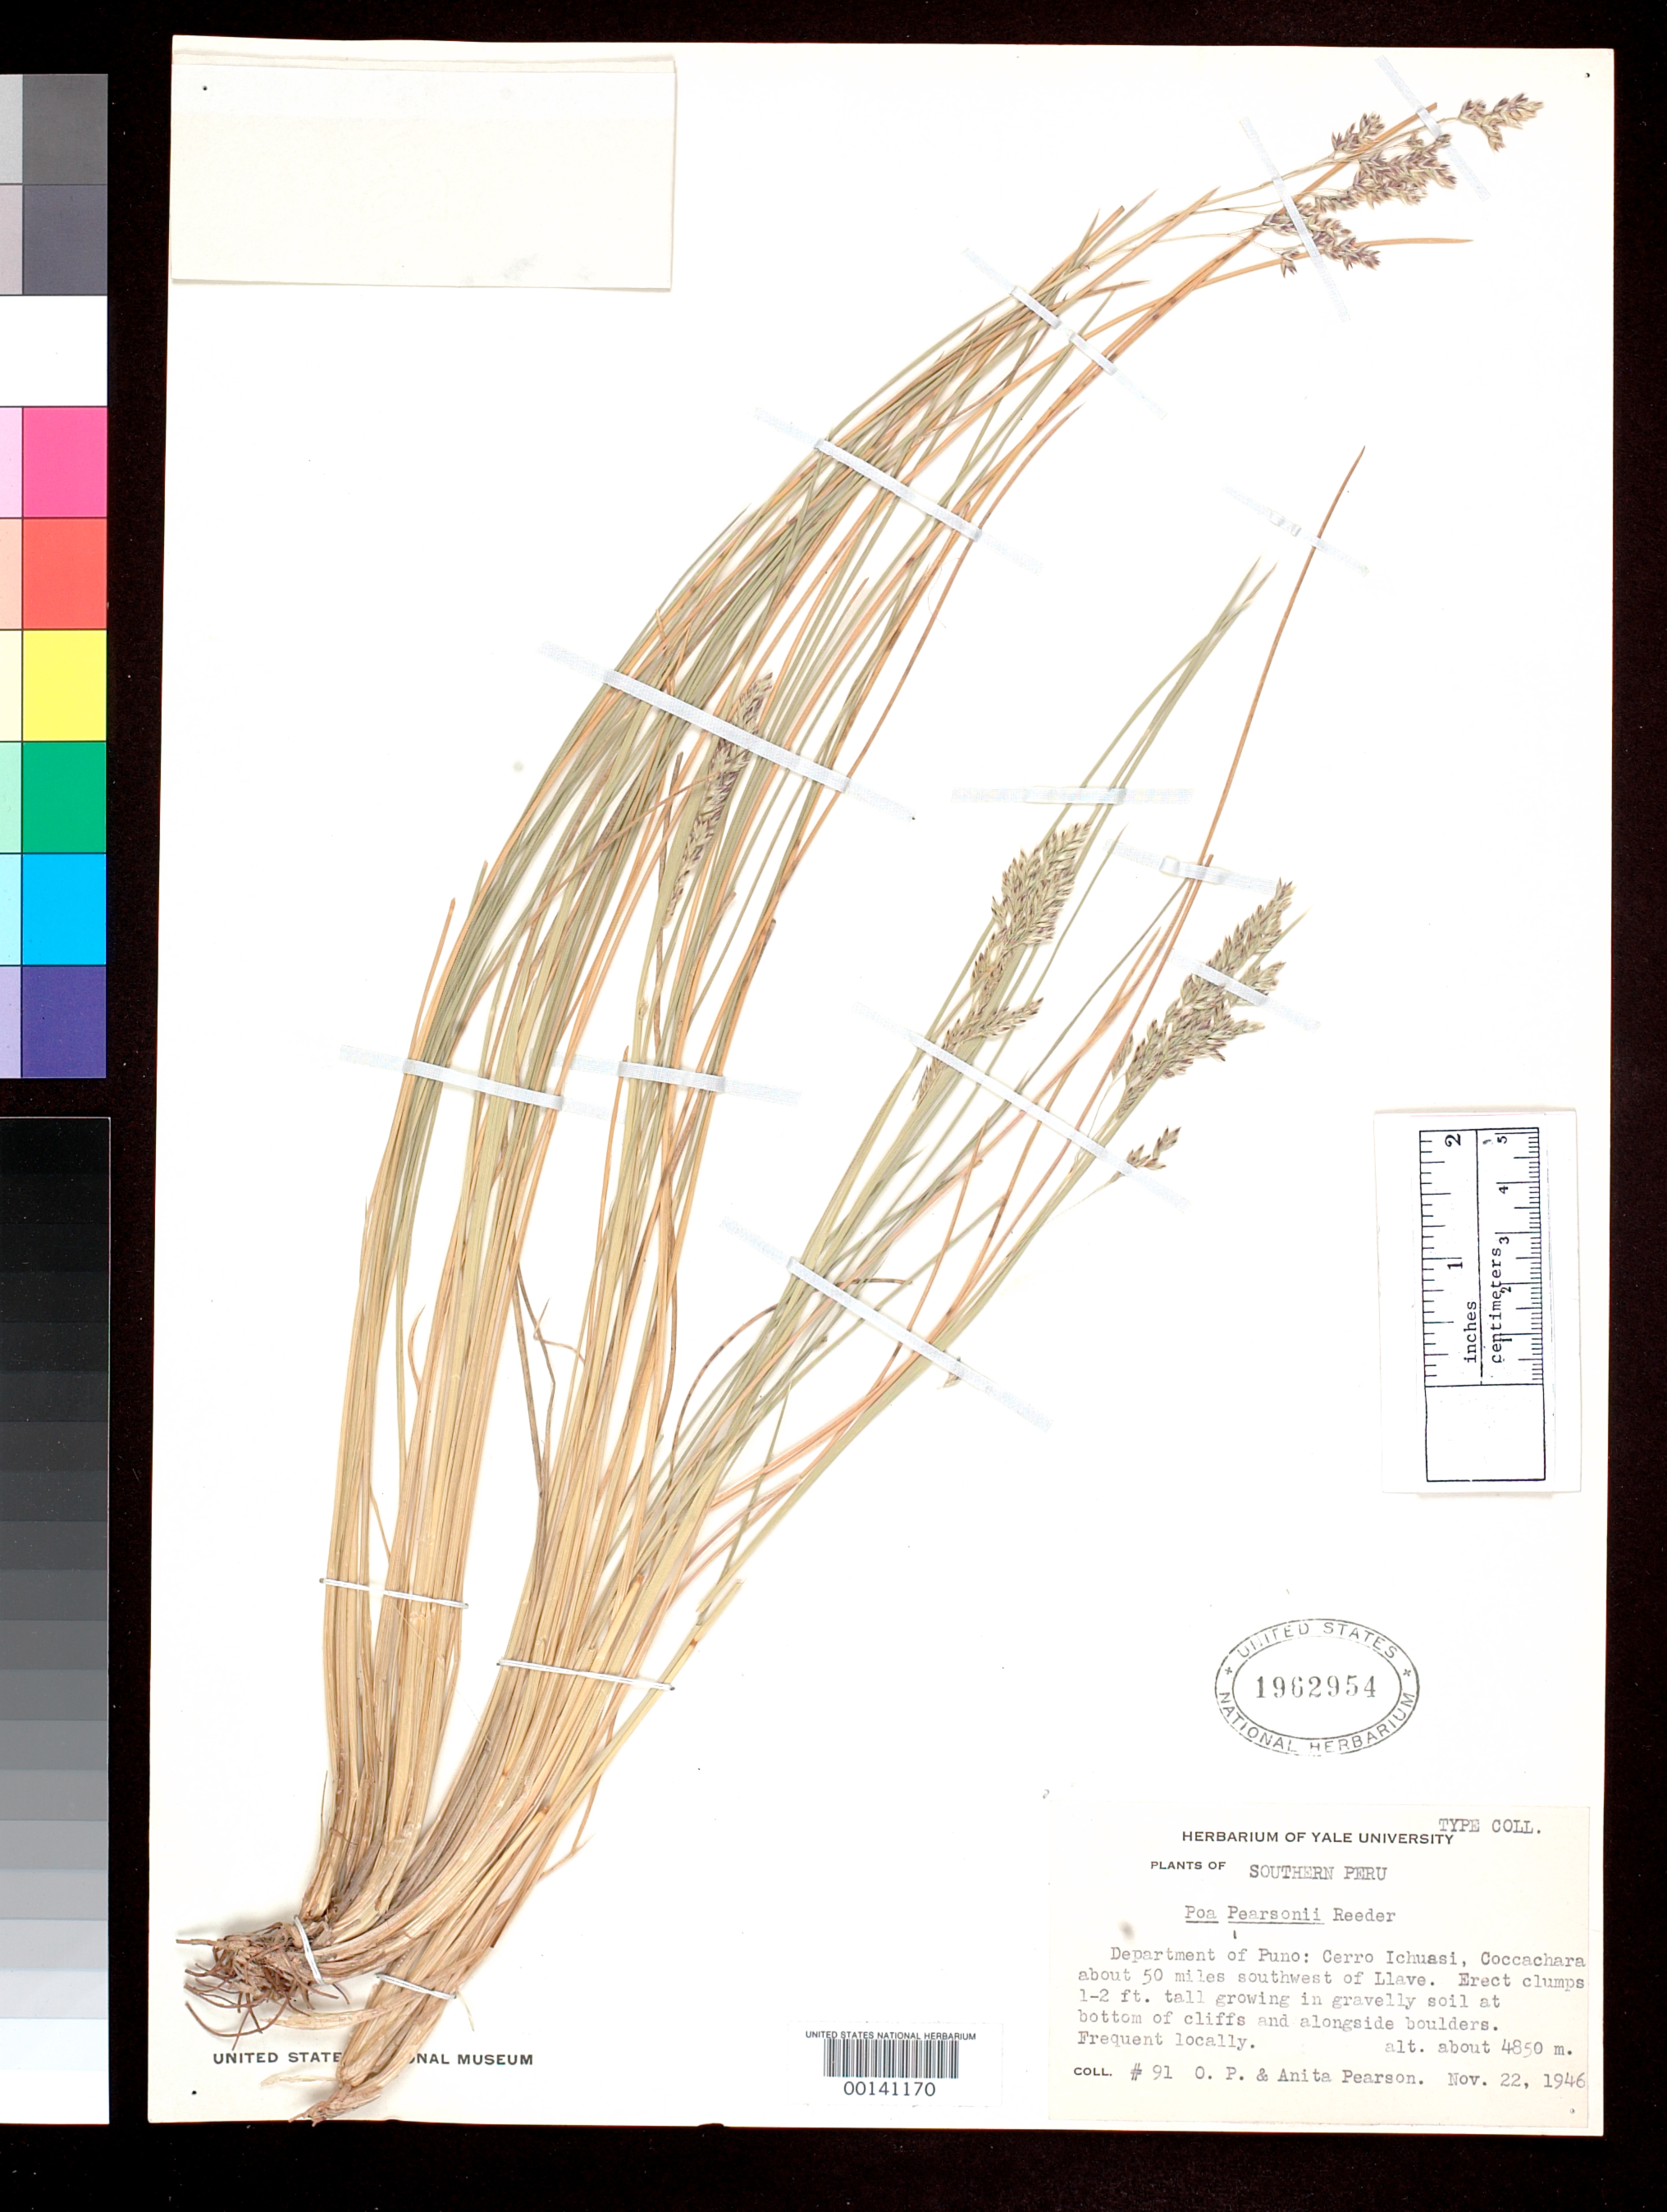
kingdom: Plantae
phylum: Tracheophyta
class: Liliopsida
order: Poales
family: Poaceae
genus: Poa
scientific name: Poa pearsonii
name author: Reeder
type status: Isotype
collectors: O. P. Pearson & A. Pearson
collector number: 91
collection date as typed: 22 Nov 1946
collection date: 1946-11-22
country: Peru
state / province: Puno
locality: Cerro Ichuasi, coccachara, SW of Llave.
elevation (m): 4850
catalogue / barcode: US 1962954